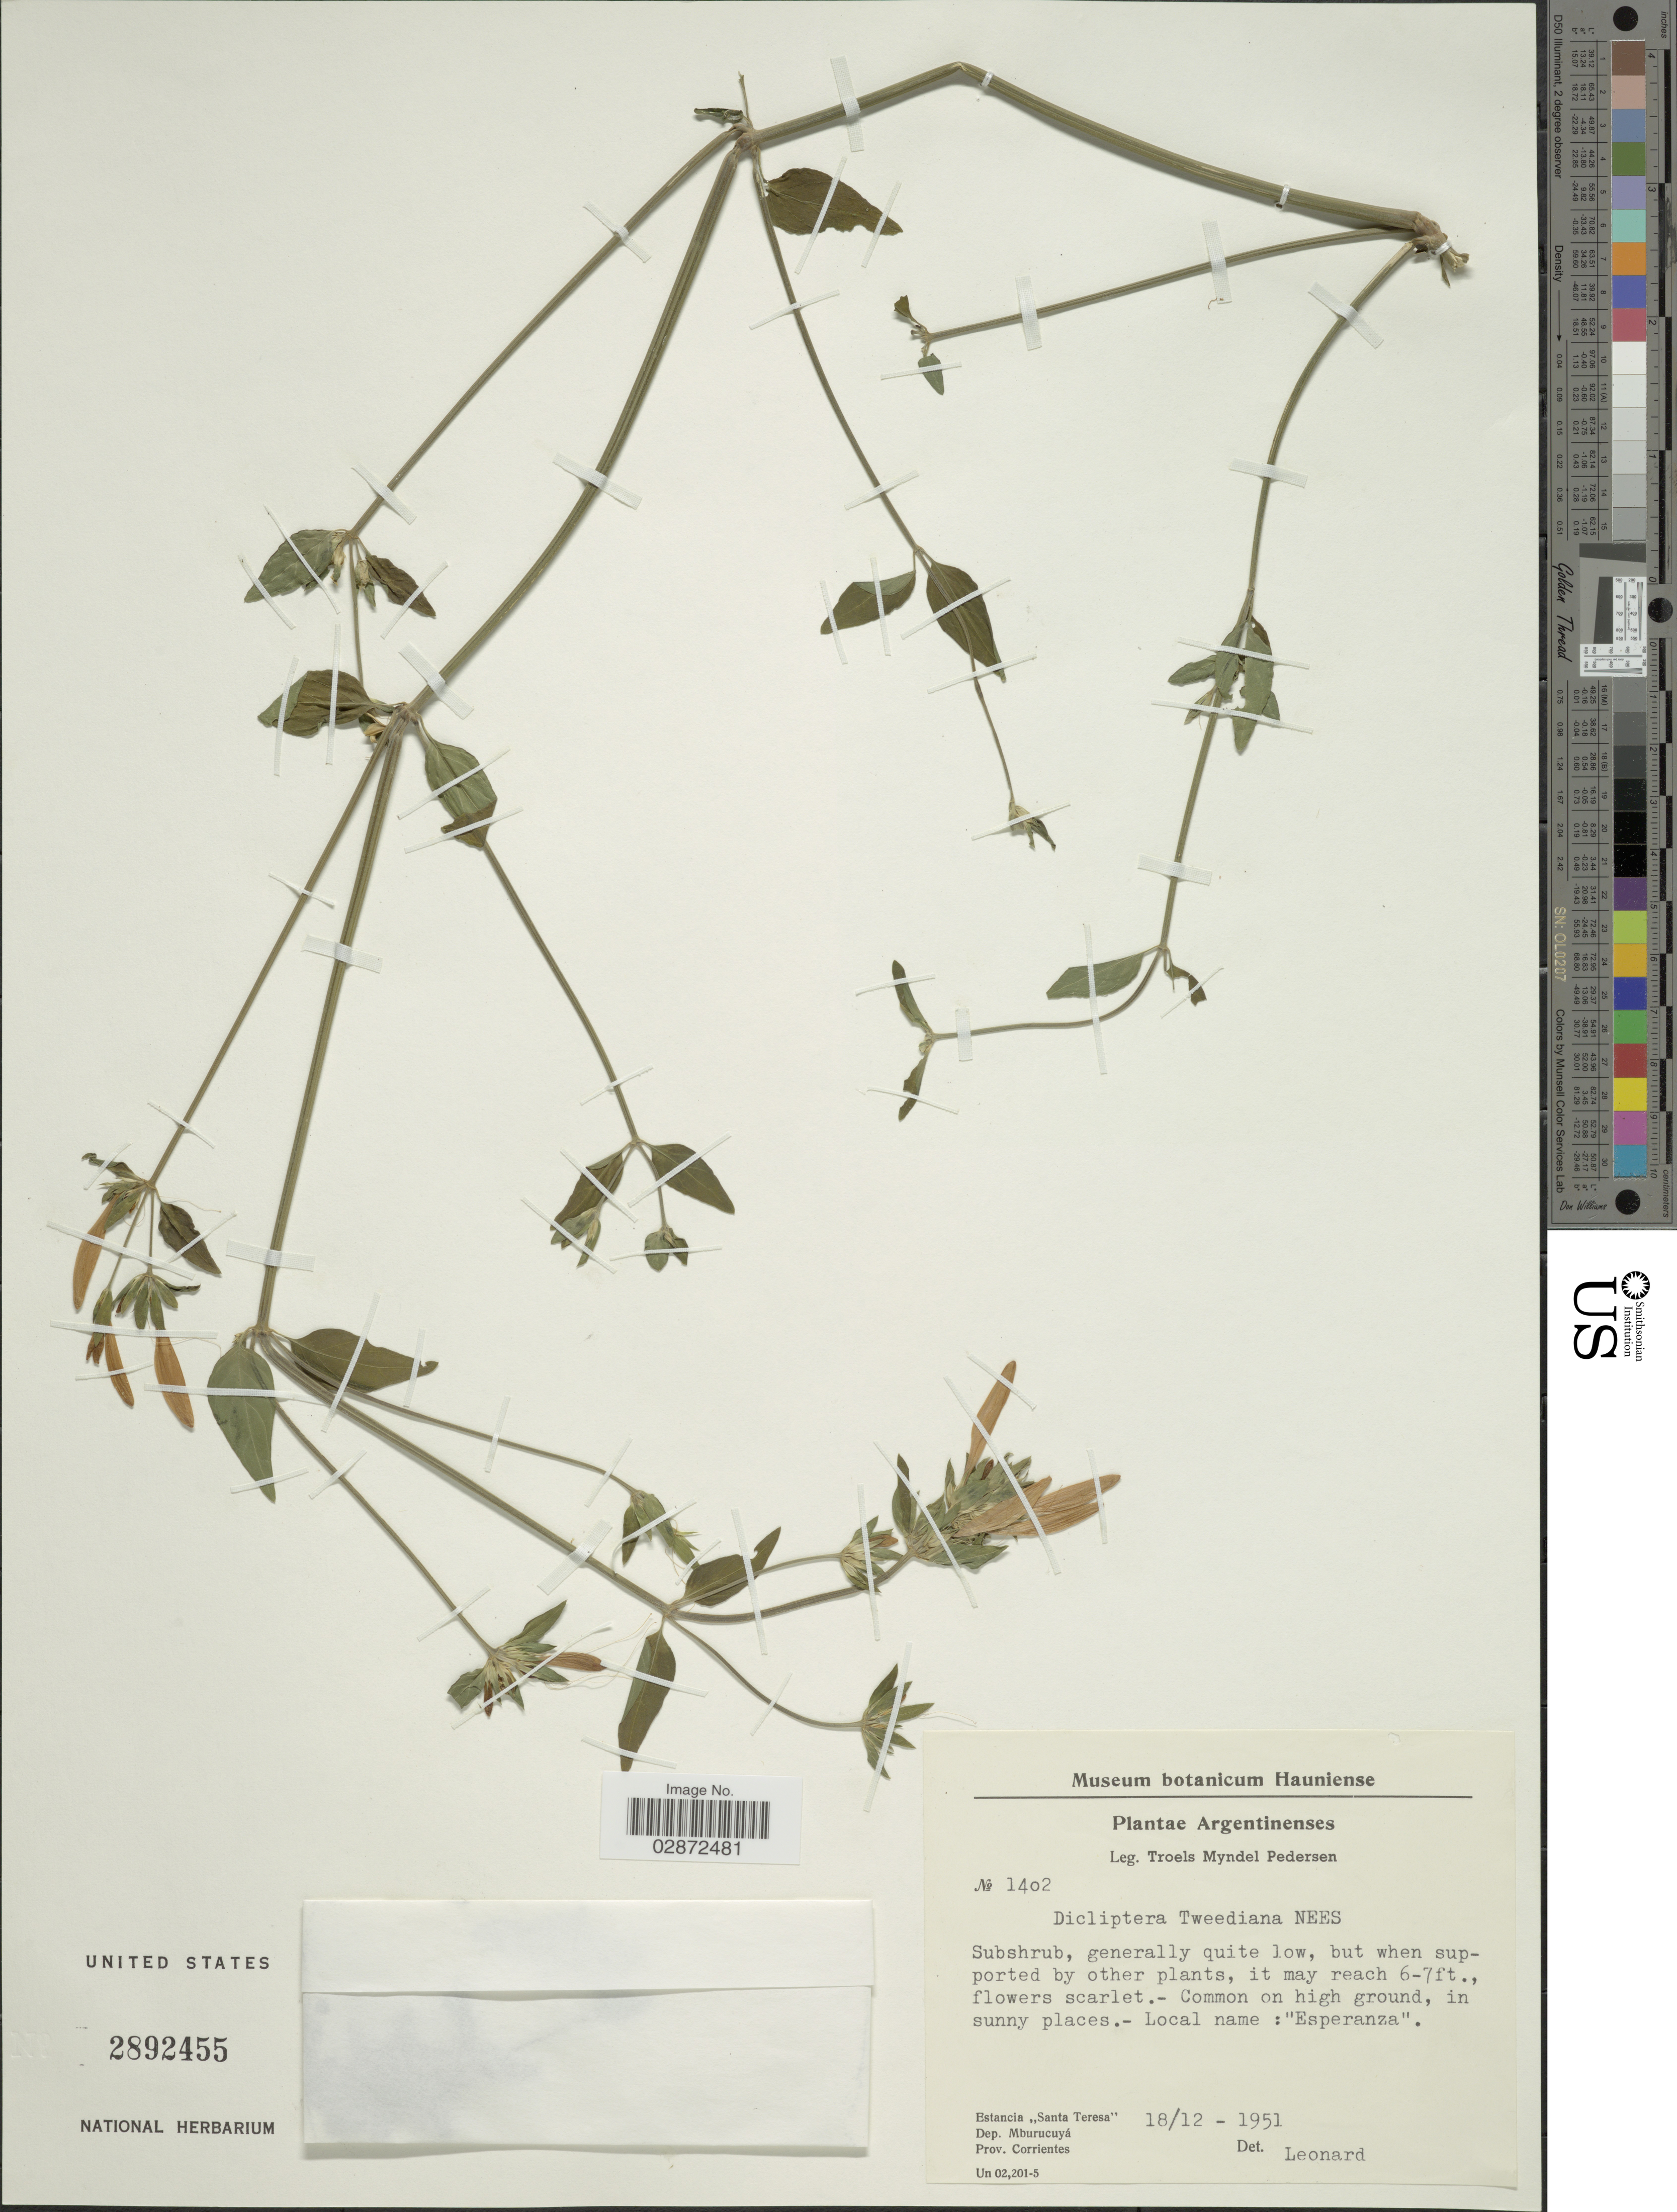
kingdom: Plantae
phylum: Tracheophyta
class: Magnoliopsida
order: Lamiales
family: Acanthaceae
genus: Dicliptera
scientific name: Dicliptera squarrosa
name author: Nees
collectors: T. Pederson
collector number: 1402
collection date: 1951-12-18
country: Argentina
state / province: Corrientes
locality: Estancia "Santa Teresa". Dep. Mburucuyá. Prov. Corrientes.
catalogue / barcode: US 2892455